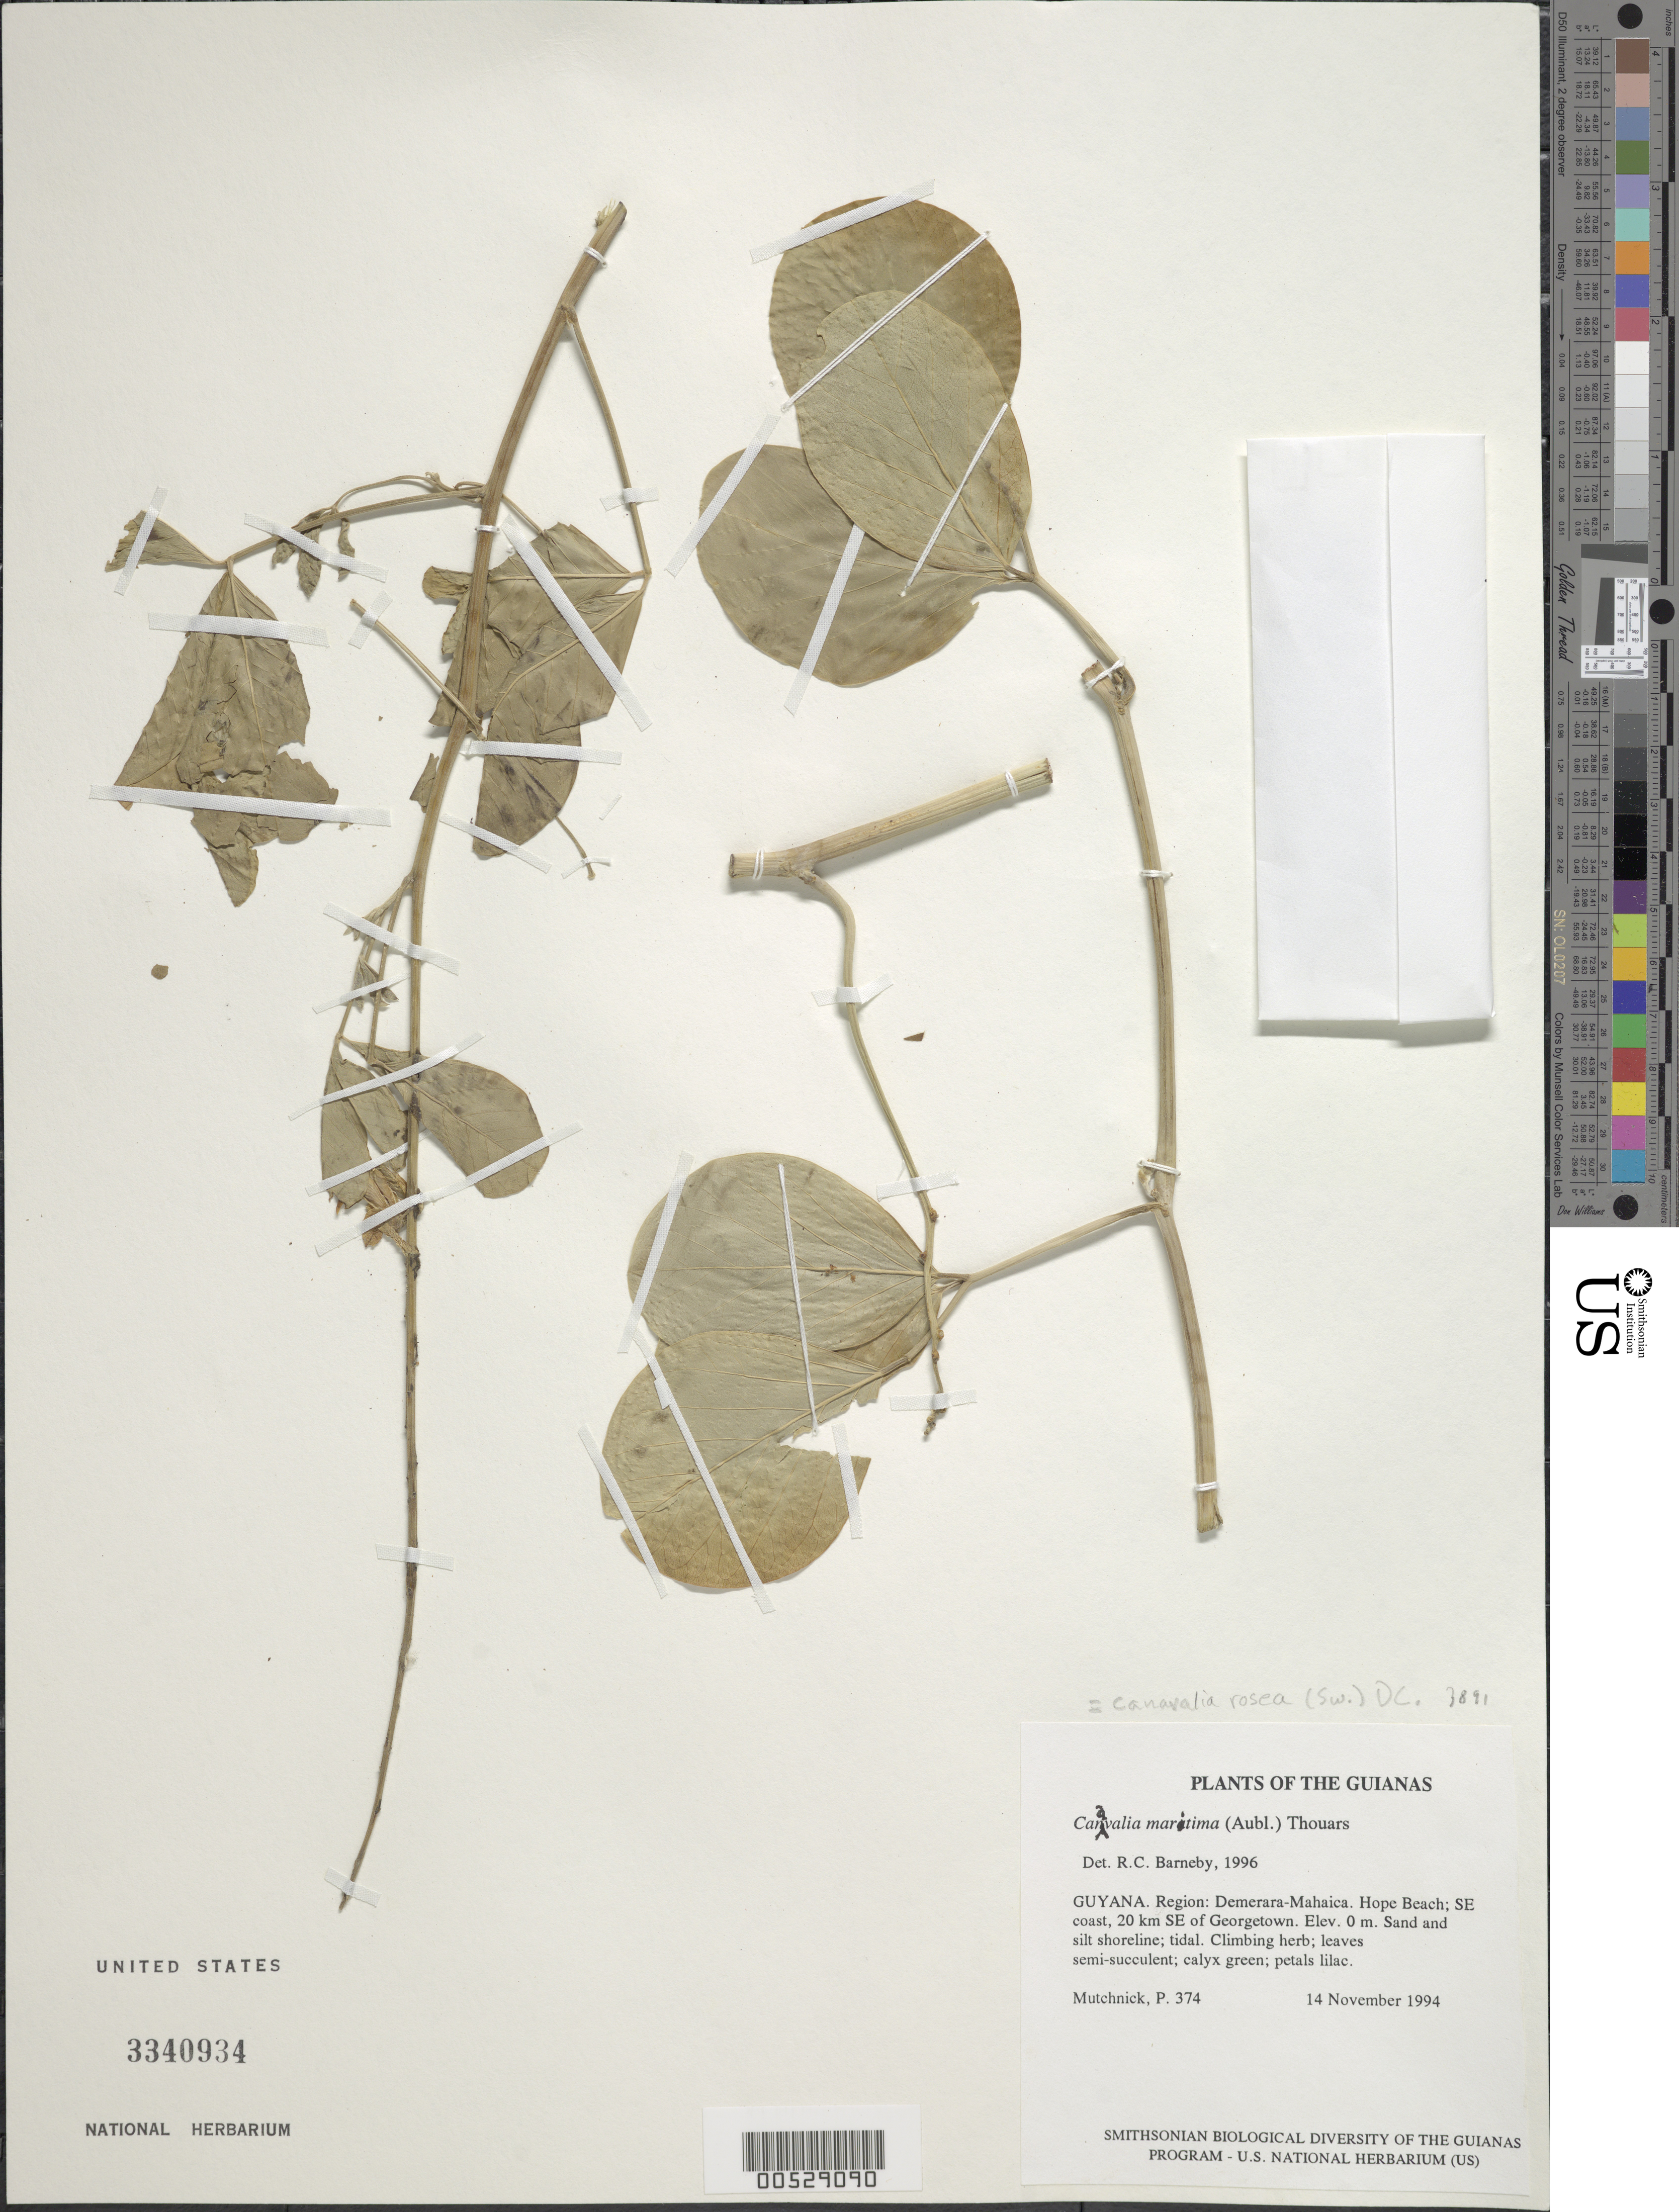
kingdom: Plantae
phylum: Tracheophyta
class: Magnoliopsida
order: Fabales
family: Fabaceae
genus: Canavalia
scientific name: Canavalia rosea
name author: (Sw.) DC.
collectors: P. Mutchnick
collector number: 374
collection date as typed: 14 November 1994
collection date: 1994-11-14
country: Guyana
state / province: Demerara-Mahaica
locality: Hope Beach; SE coast, 20 km SE of Georgetown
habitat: Sand and silt shoreline; tidal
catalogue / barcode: US 3340934